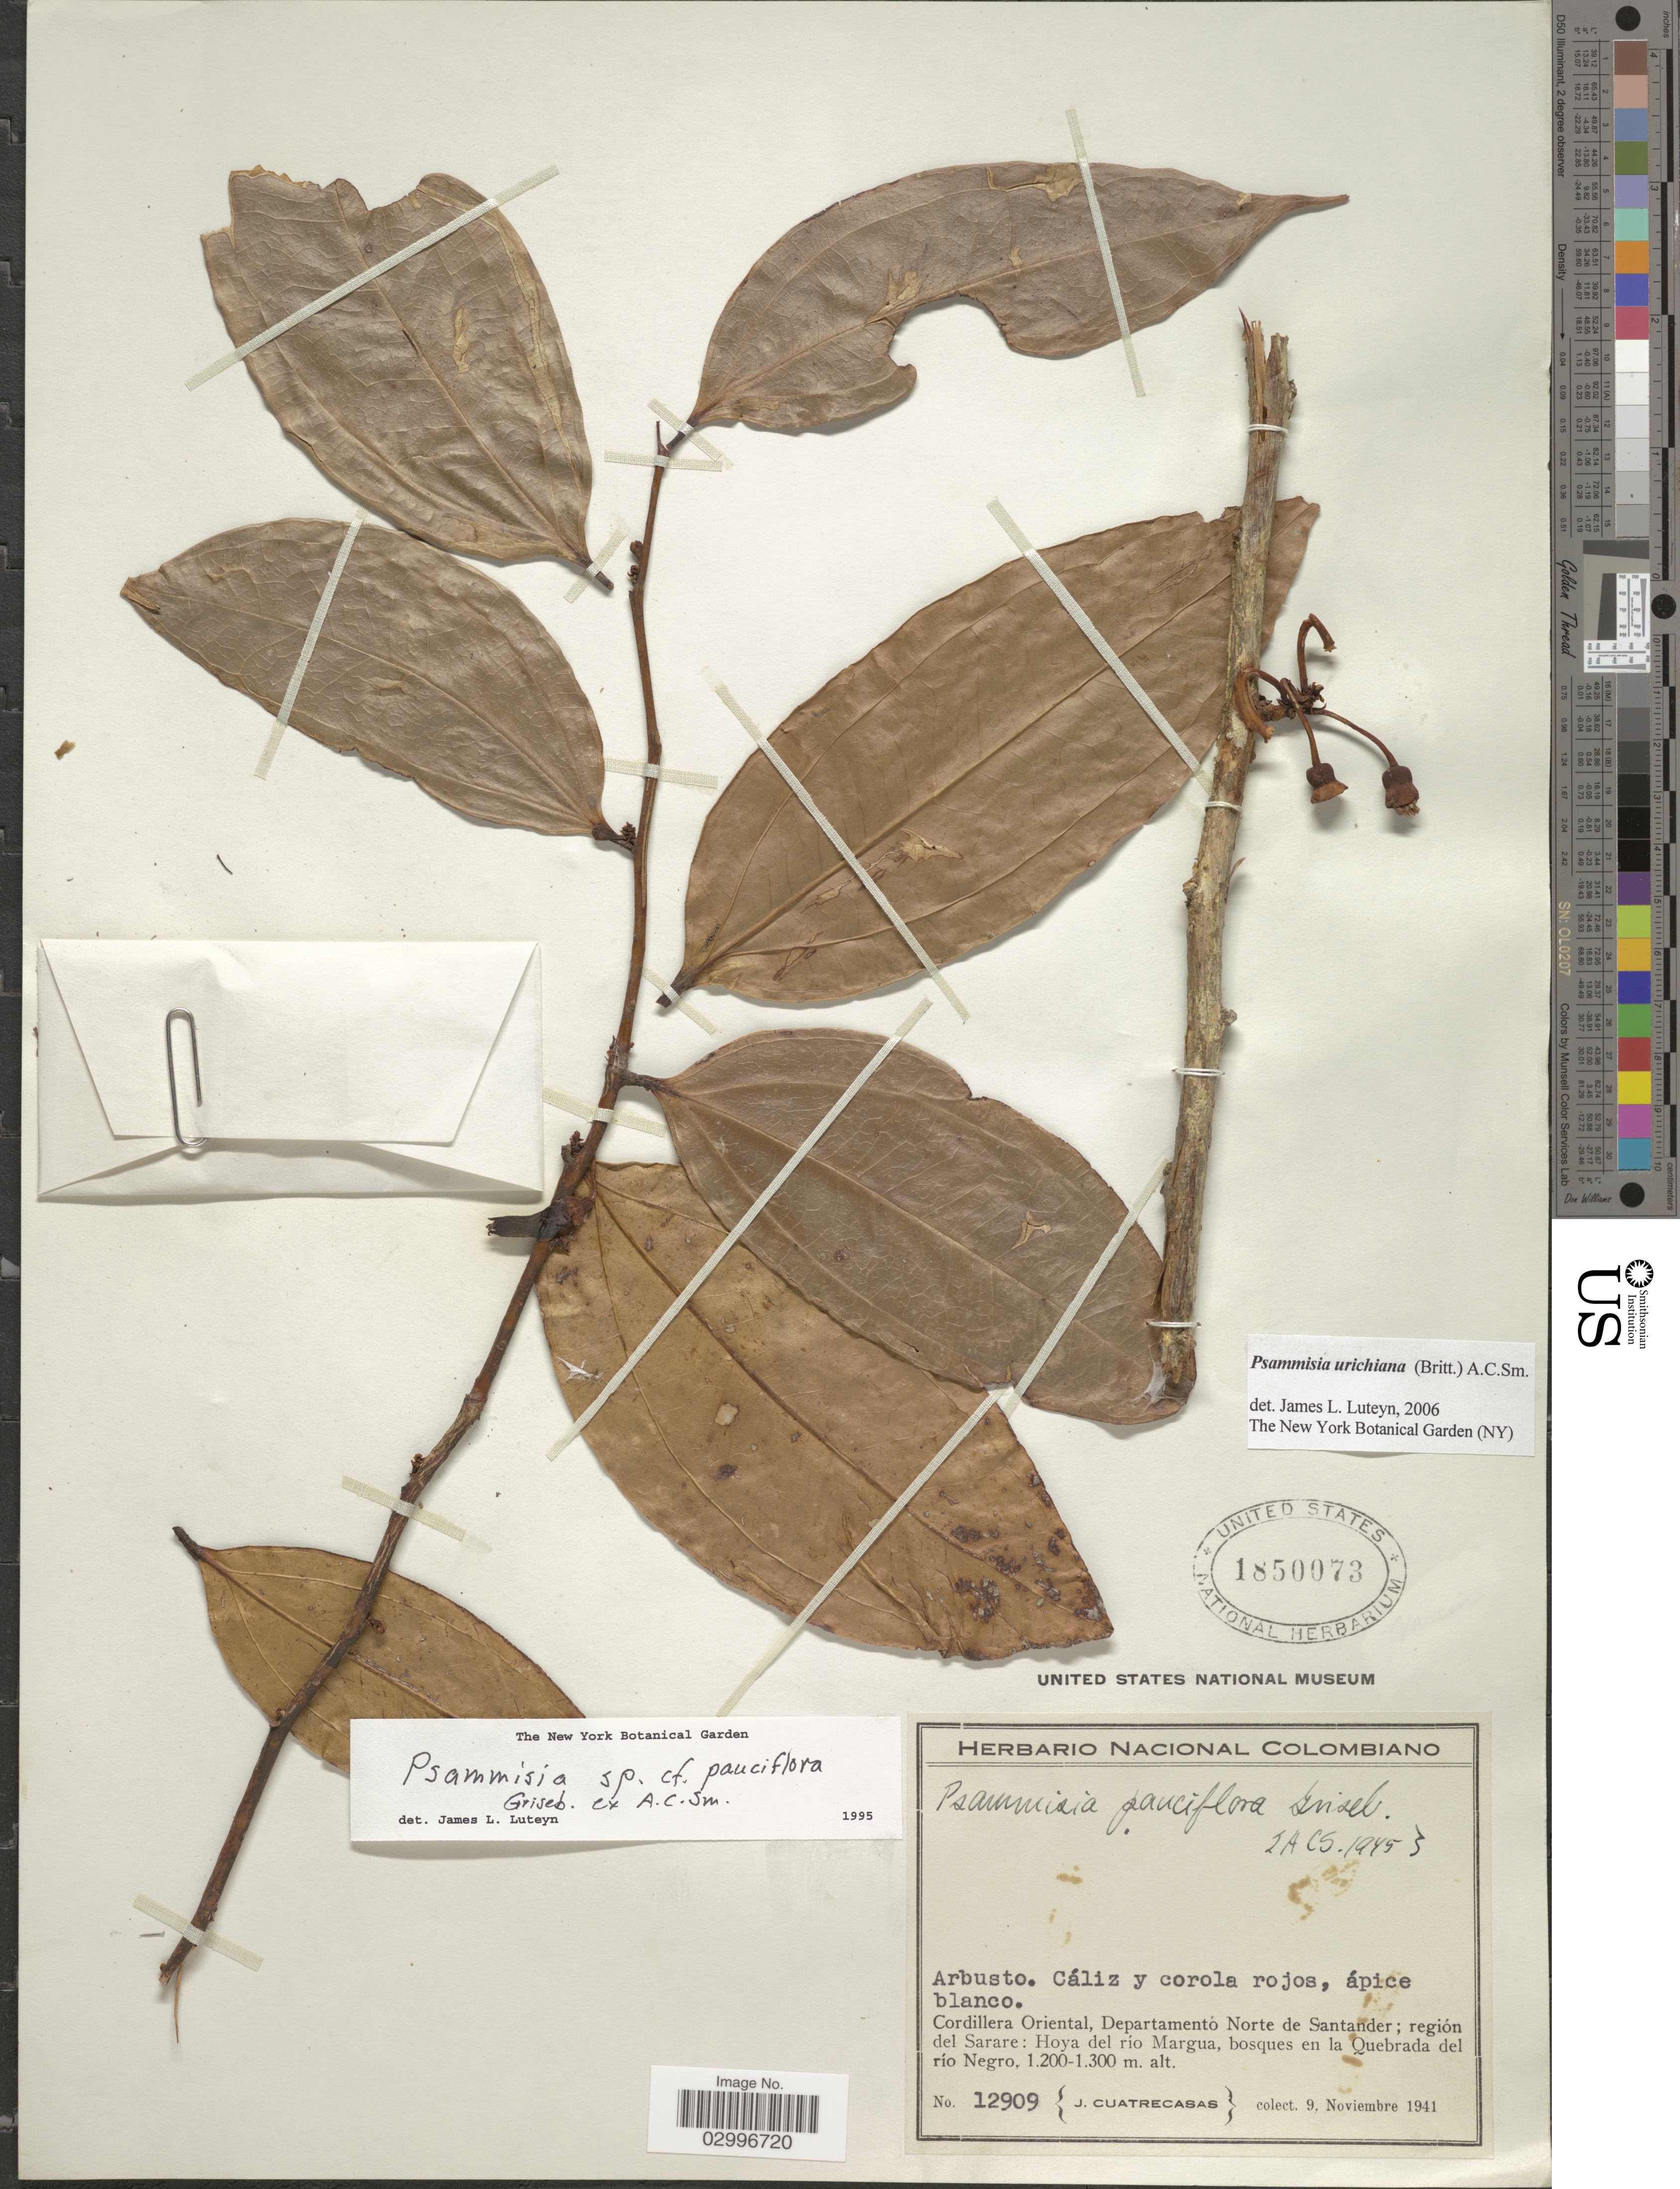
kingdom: Plantae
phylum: Tracheophyta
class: Magnoliopsida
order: Ericales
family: Ericaceae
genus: Psammisia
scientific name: Psammisia urichiana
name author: (Britton) A.C. Sm.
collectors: J. Cuatrecasas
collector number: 12909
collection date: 1941-11-09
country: Colombia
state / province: Norte de Santander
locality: Cordillera Oriental, Departamento Norte de Santander; región del Sarare: Hoya del río Margua, bosque en la Quebrada del río Negro.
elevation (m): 1200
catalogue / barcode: US 1850073